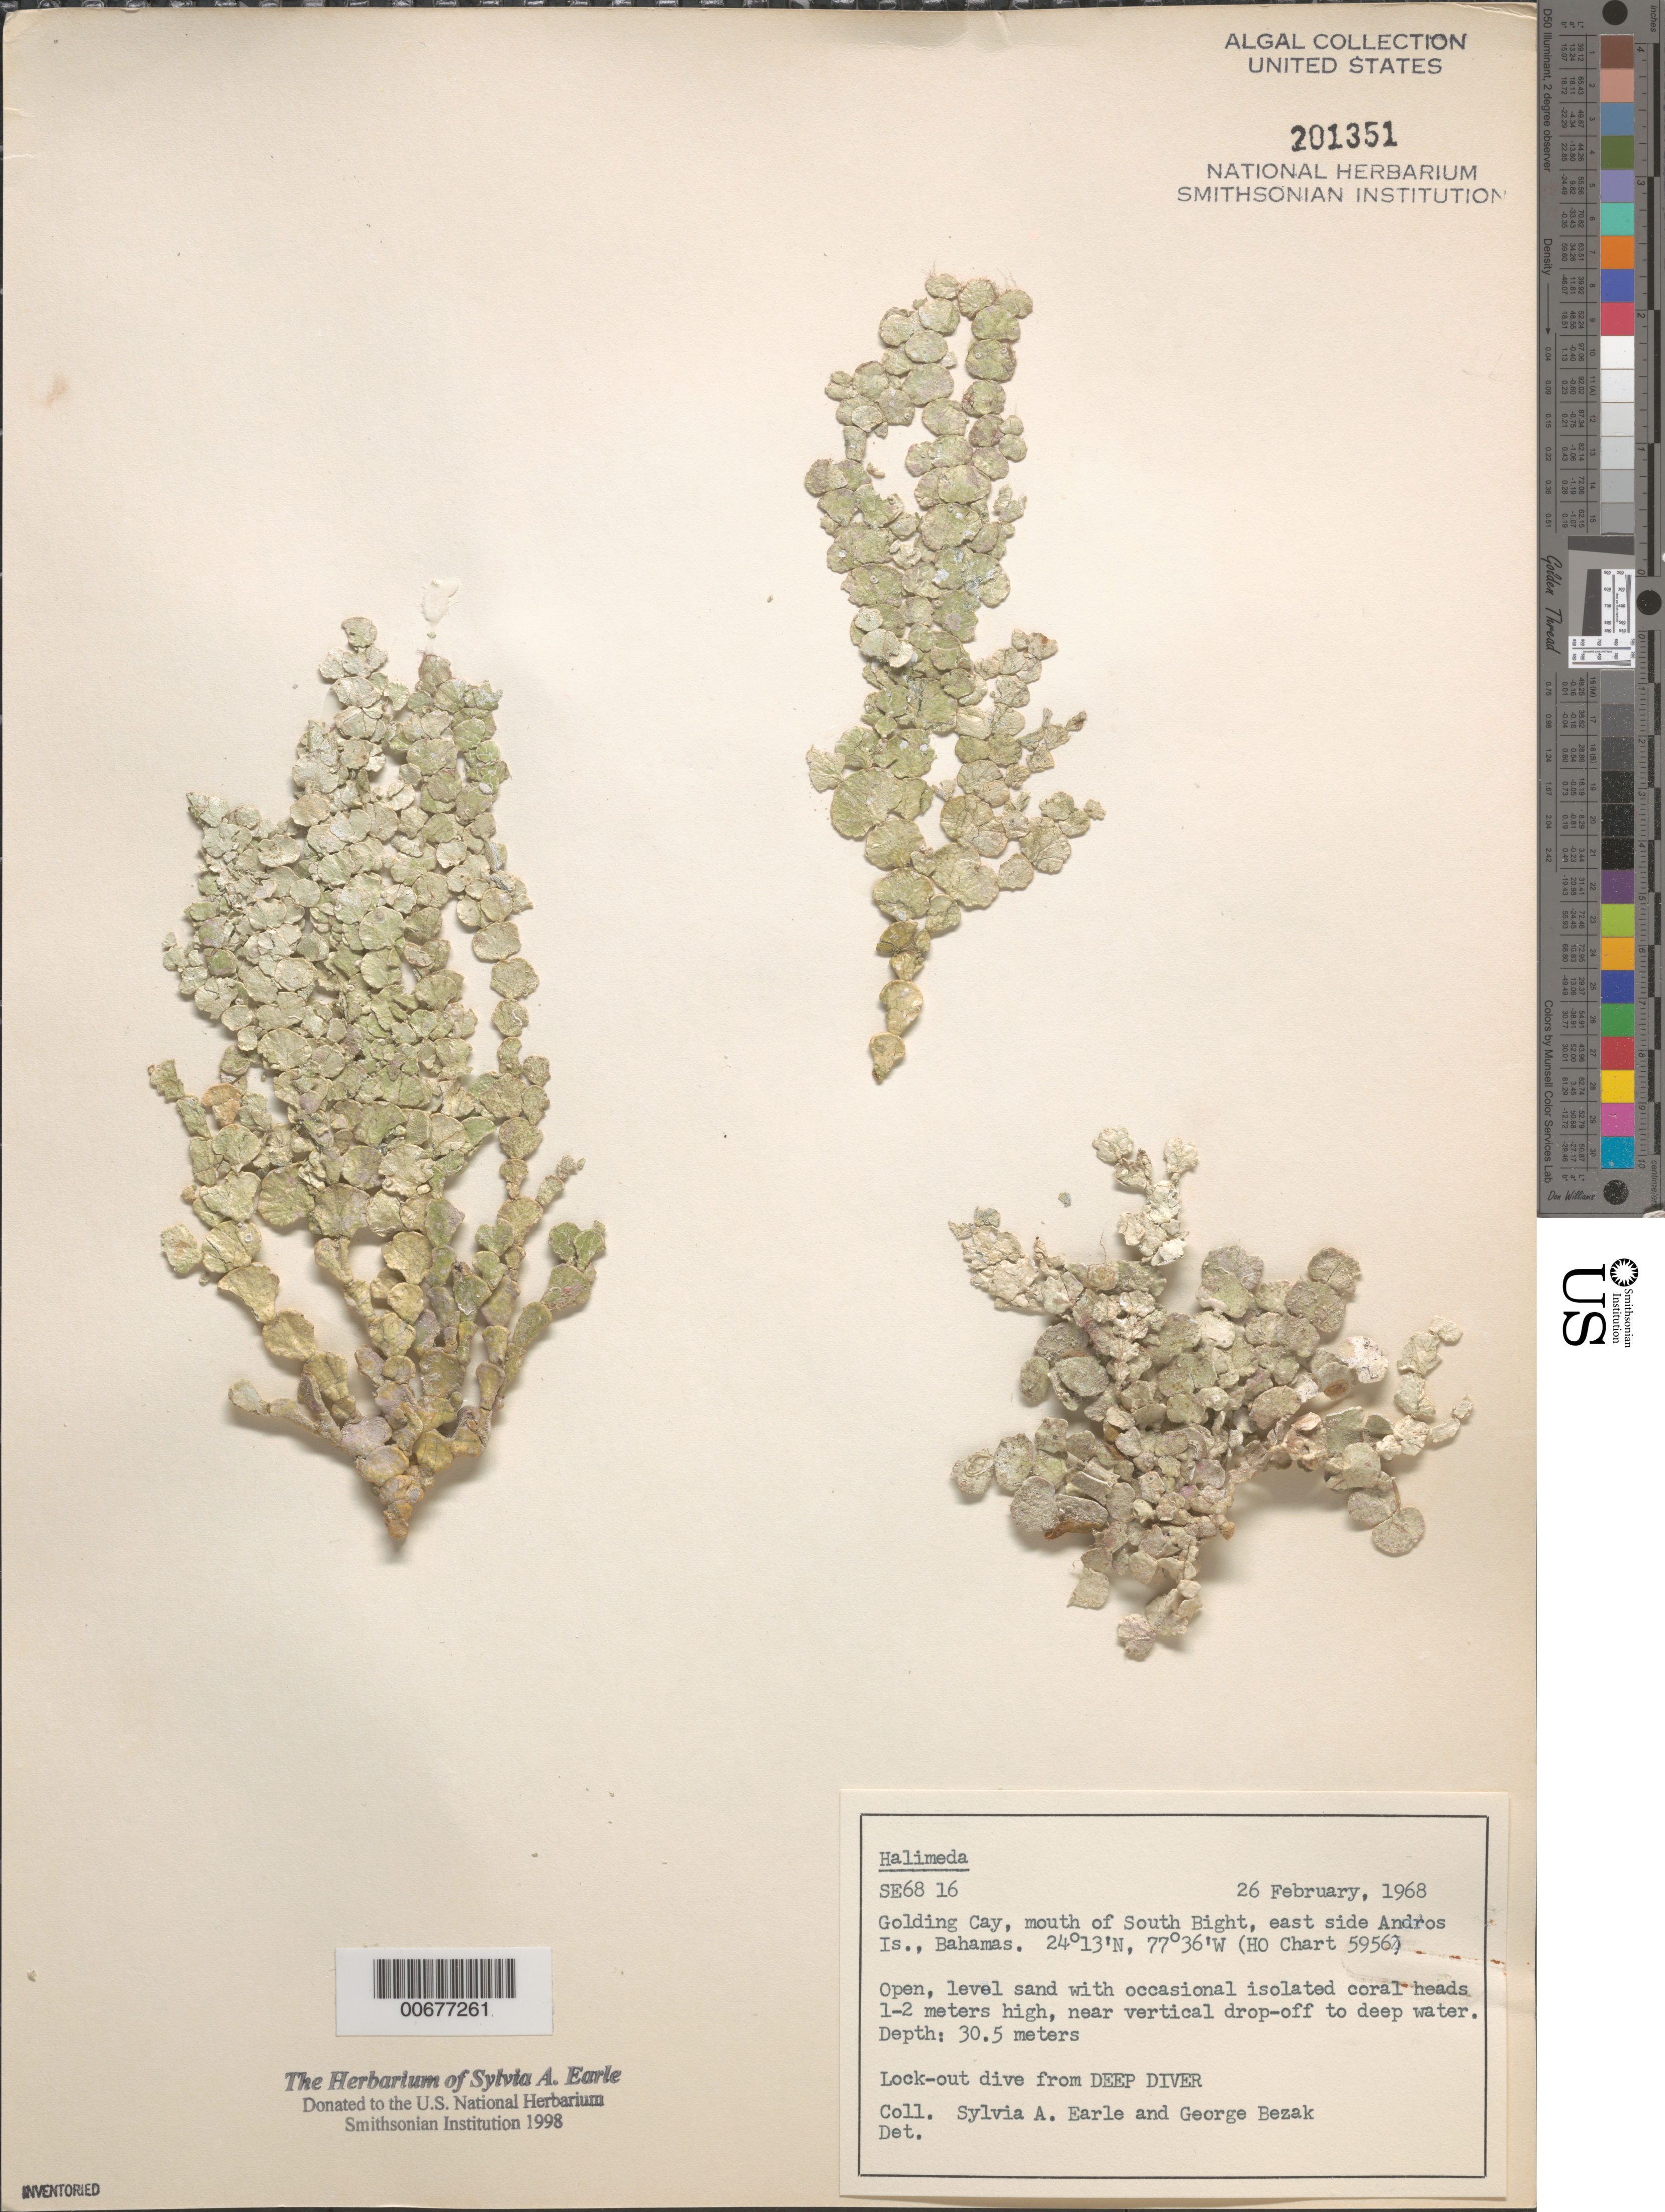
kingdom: Plantae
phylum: Chlorophyta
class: Ulvophyceae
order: Bryopsidales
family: Halimedaceae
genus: Halimeda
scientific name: Halimeda sp.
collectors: S. A. Earle & G. Bezak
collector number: SE 6816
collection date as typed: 26 Feb 1968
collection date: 1968-02-26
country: Bahamas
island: Golding Cay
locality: South Bight mouth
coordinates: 24 13' N, 77 36' W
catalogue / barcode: US 201351